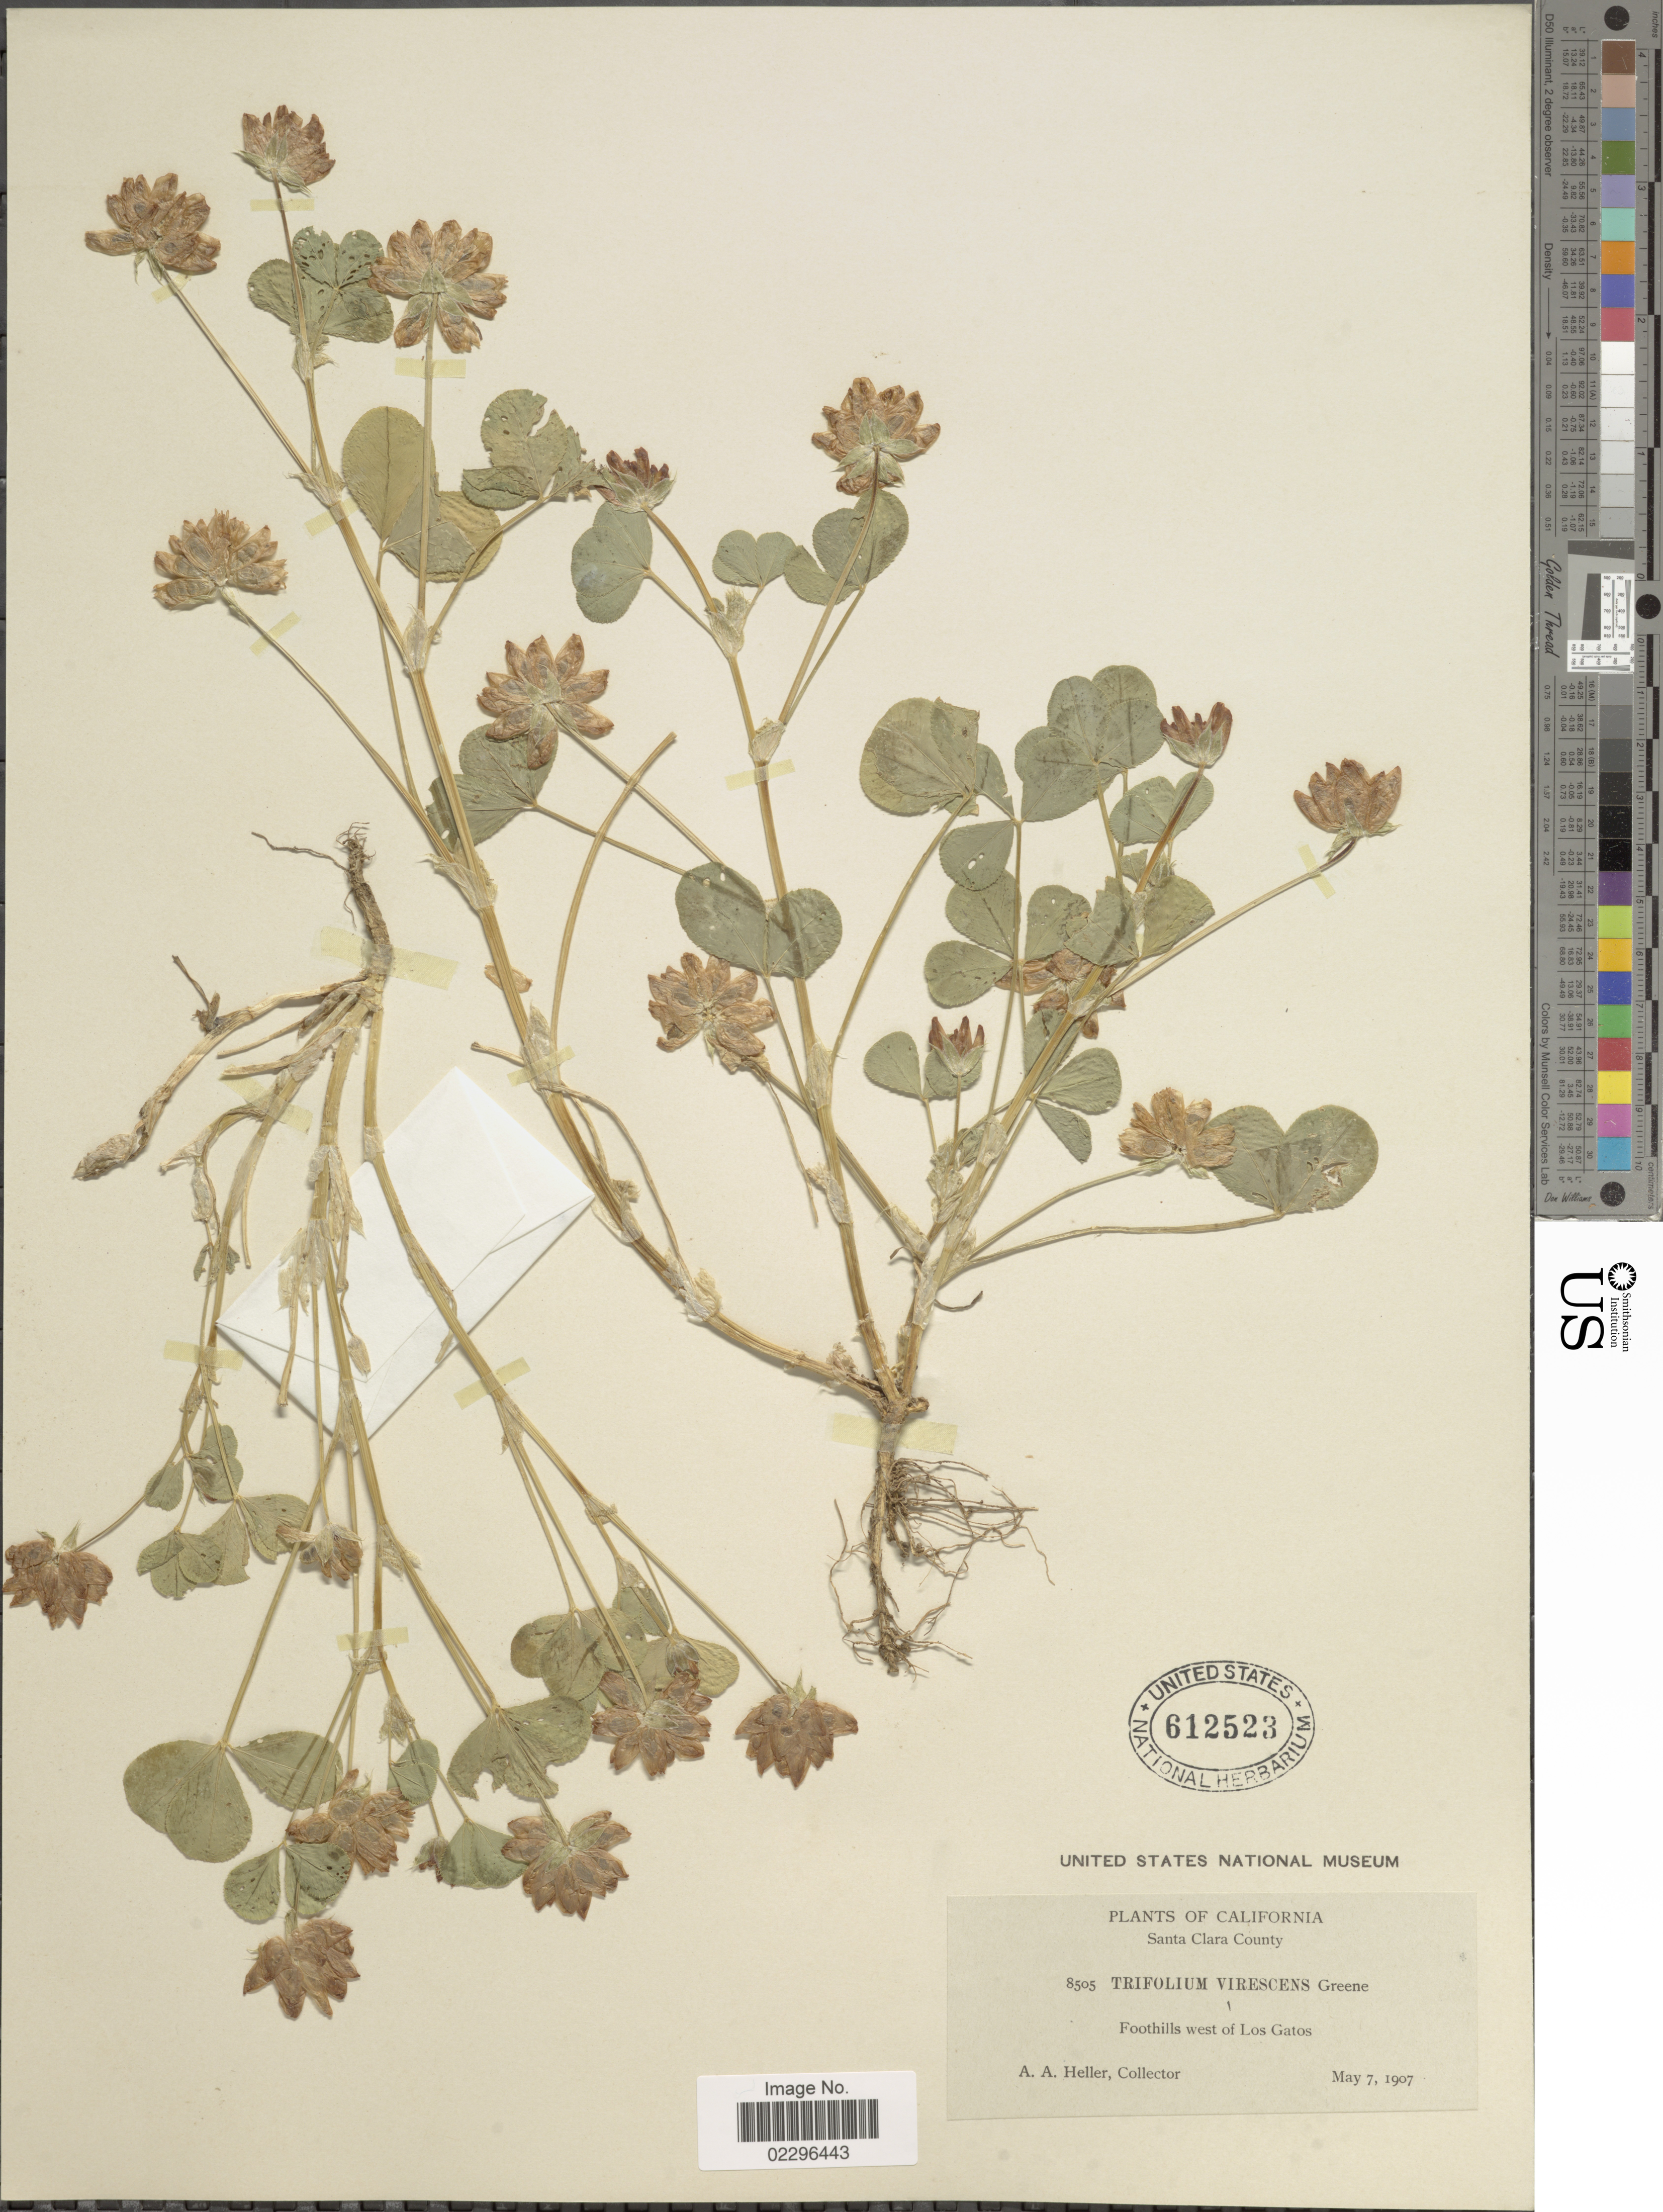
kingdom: Plantae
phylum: Tracheophyta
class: Magnoliopsida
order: Fabales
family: Fabaceae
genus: Trifolium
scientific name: Trifolium fucatum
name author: Lindl.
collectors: A. A. Heller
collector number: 8505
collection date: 1907-05-07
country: United States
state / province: California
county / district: Santa Clara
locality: Santa Clara County, Fotthills west of Los Gatos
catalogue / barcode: US 612523